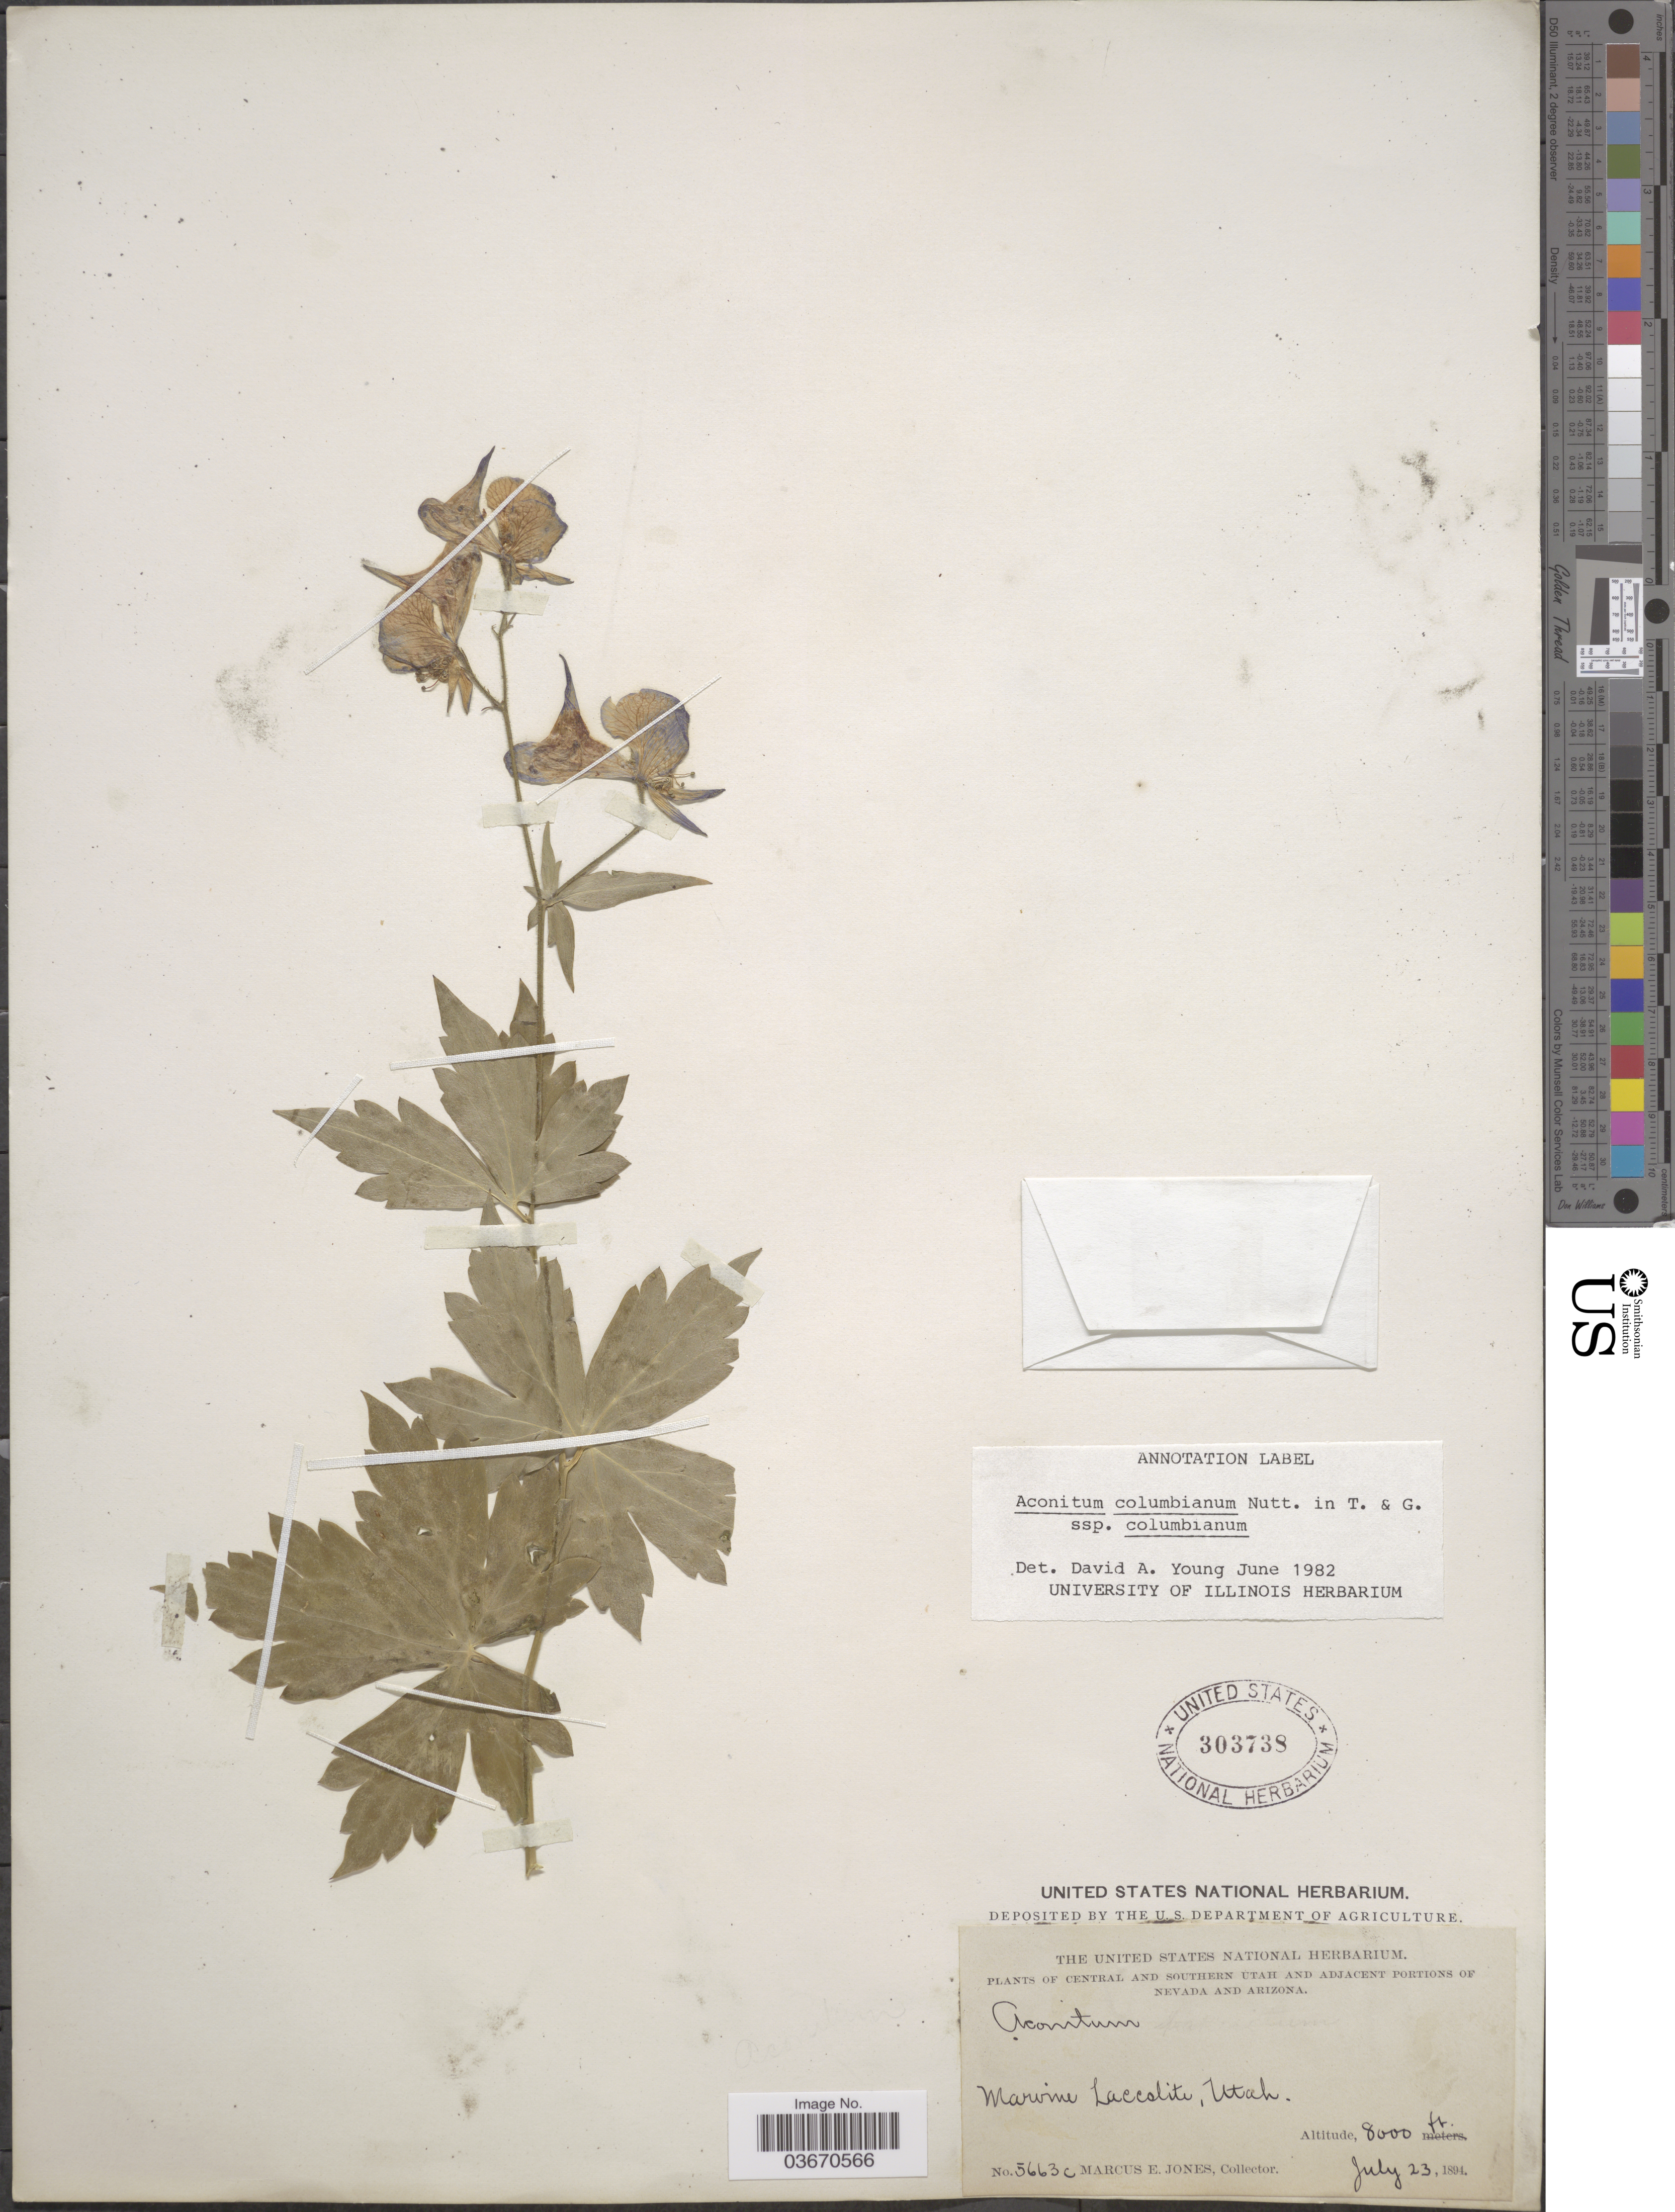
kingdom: Plantae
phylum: Tracheophyta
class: Magnoliopsida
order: Ranunculales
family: Ranunculaceae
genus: Aconitum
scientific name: Aconitum columbianum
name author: Nutt.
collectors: M. E. Jones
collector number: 5663c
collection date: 1894-07-23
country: United States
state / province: Utah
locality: Central and Southern Utah. Marvine Laccolite.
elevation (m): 2438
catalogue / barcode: US 303738